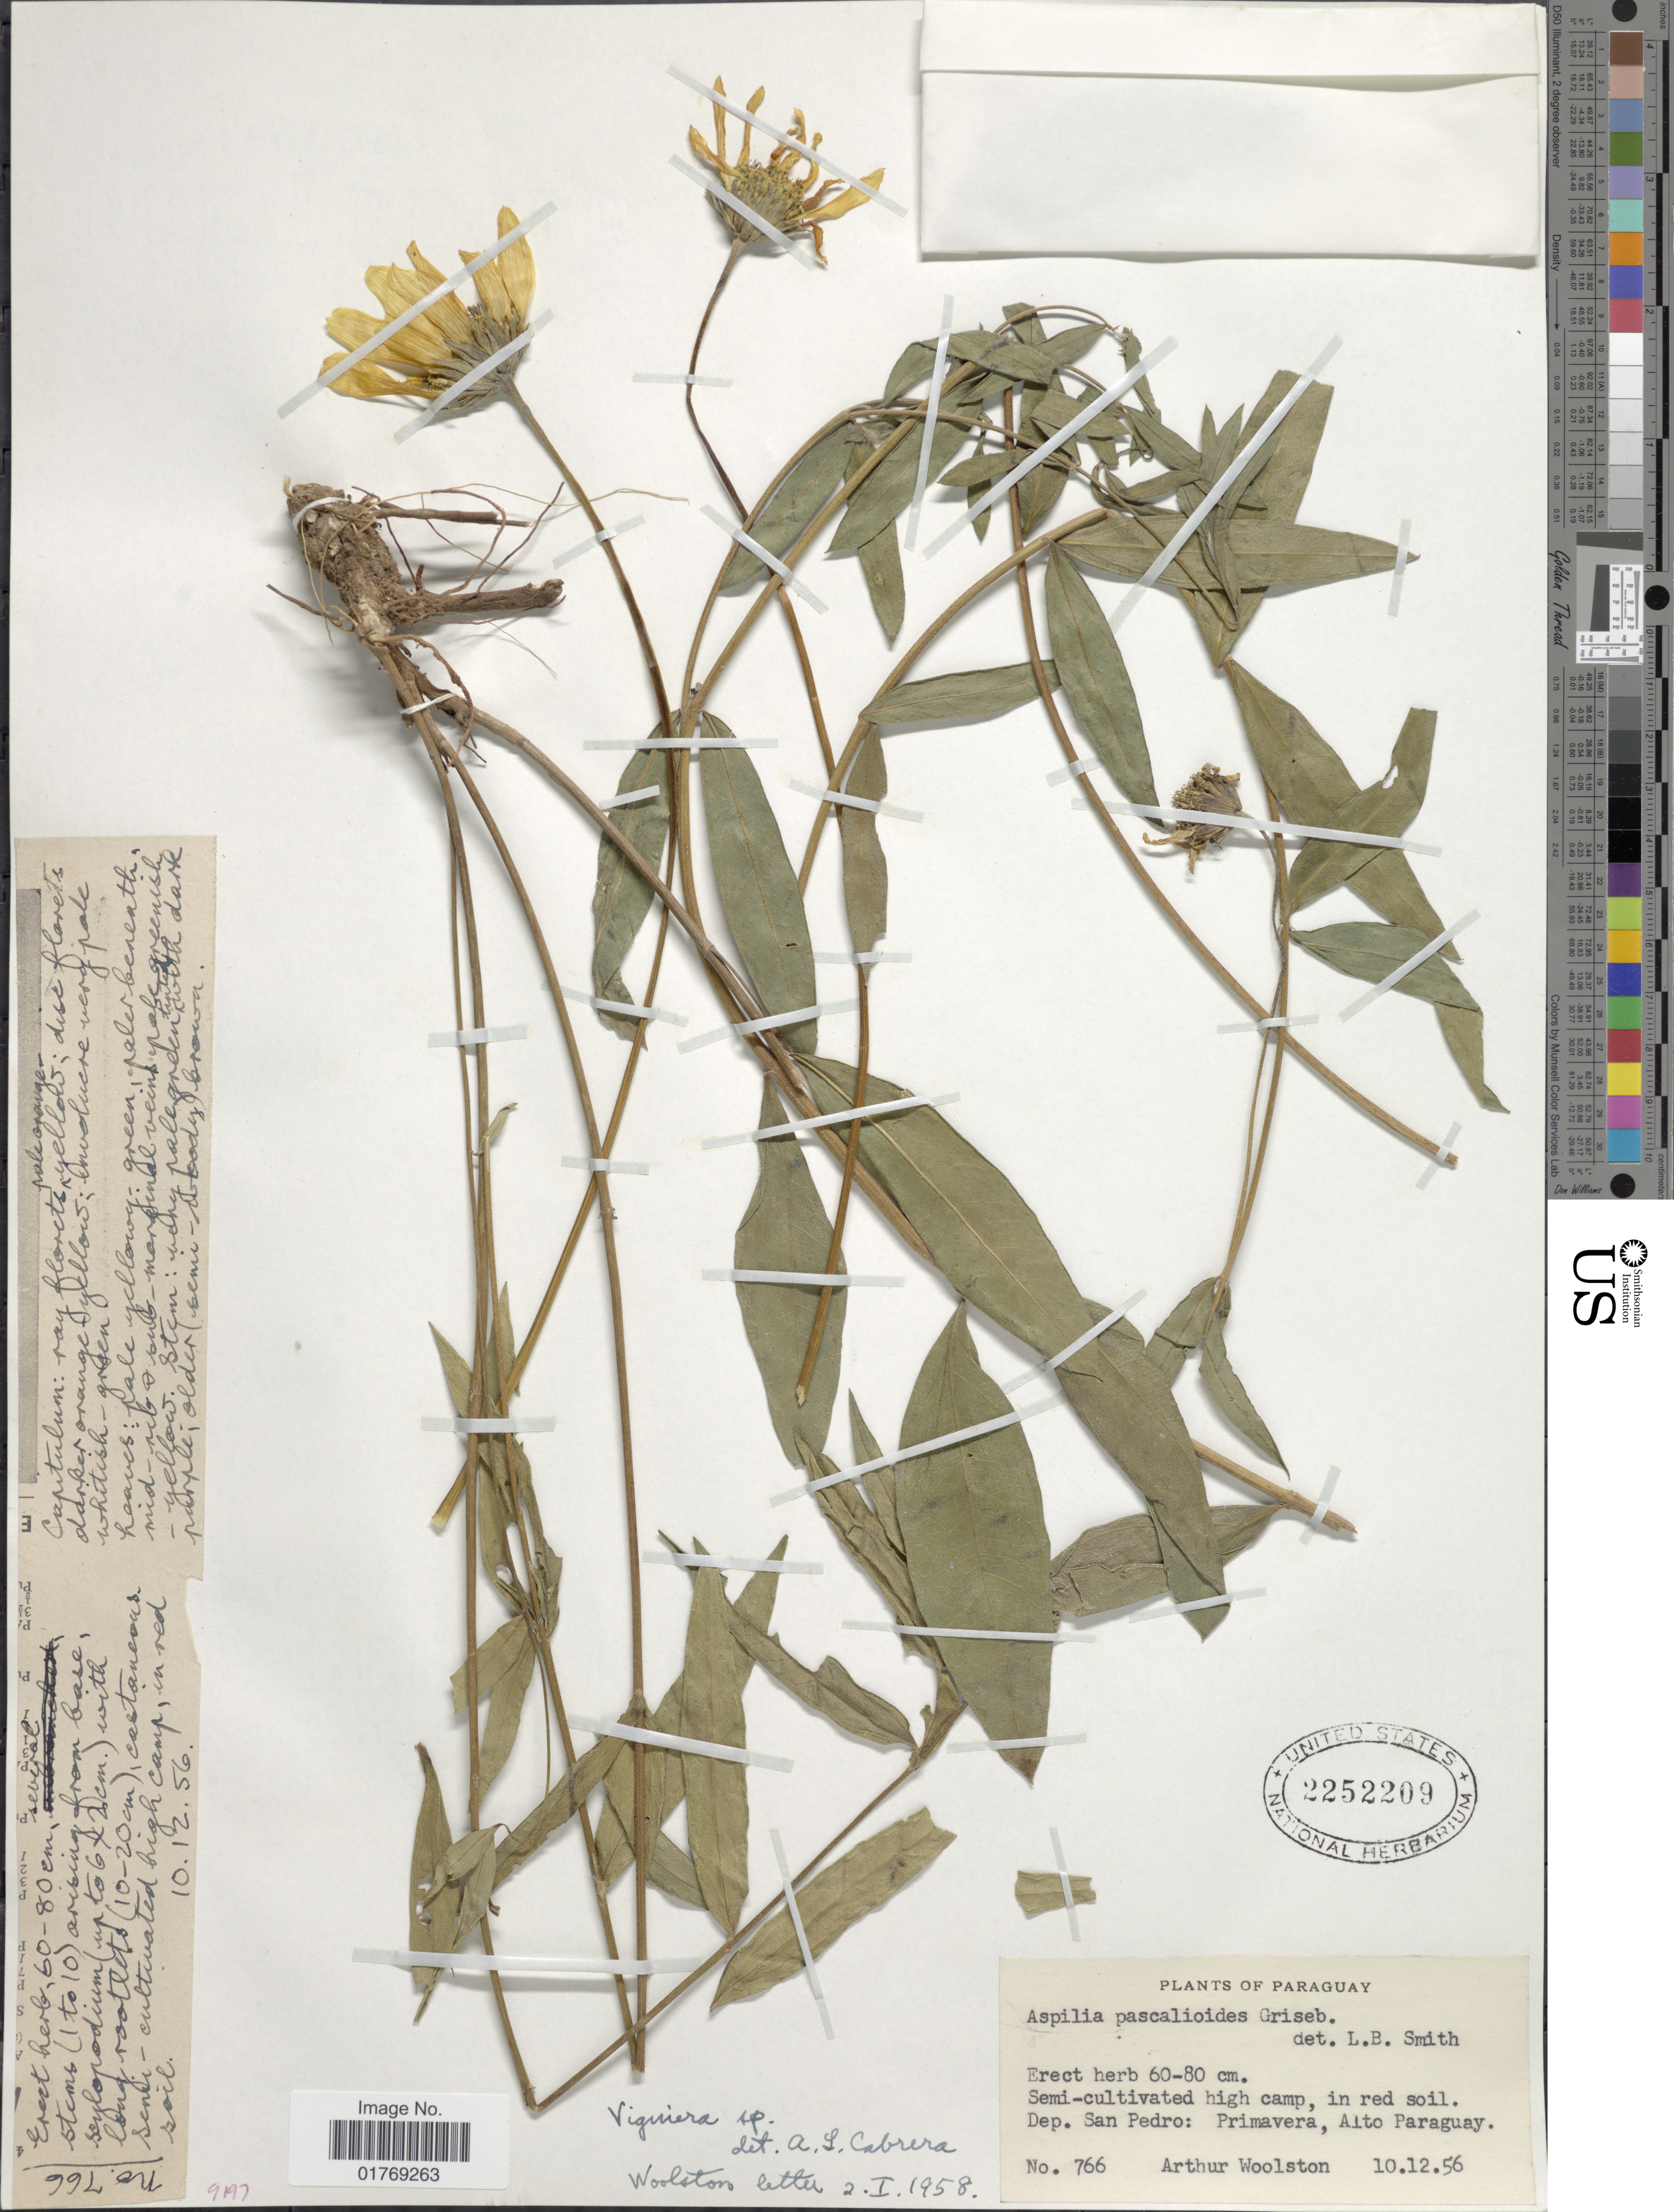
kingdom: Plantae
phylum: Tracheophyta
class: Magnoliopsida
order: Asterales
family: Asteraceae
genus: Viguiera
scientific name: Viguiera sp.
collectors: A. L. Woolston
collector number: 766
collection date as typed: Transcribed d/m/y: 10/12/56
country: Paraguay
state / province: San Pedro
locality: Dep. San Pedro: Primavera, Alto Paraguay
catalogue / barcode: US 2252209